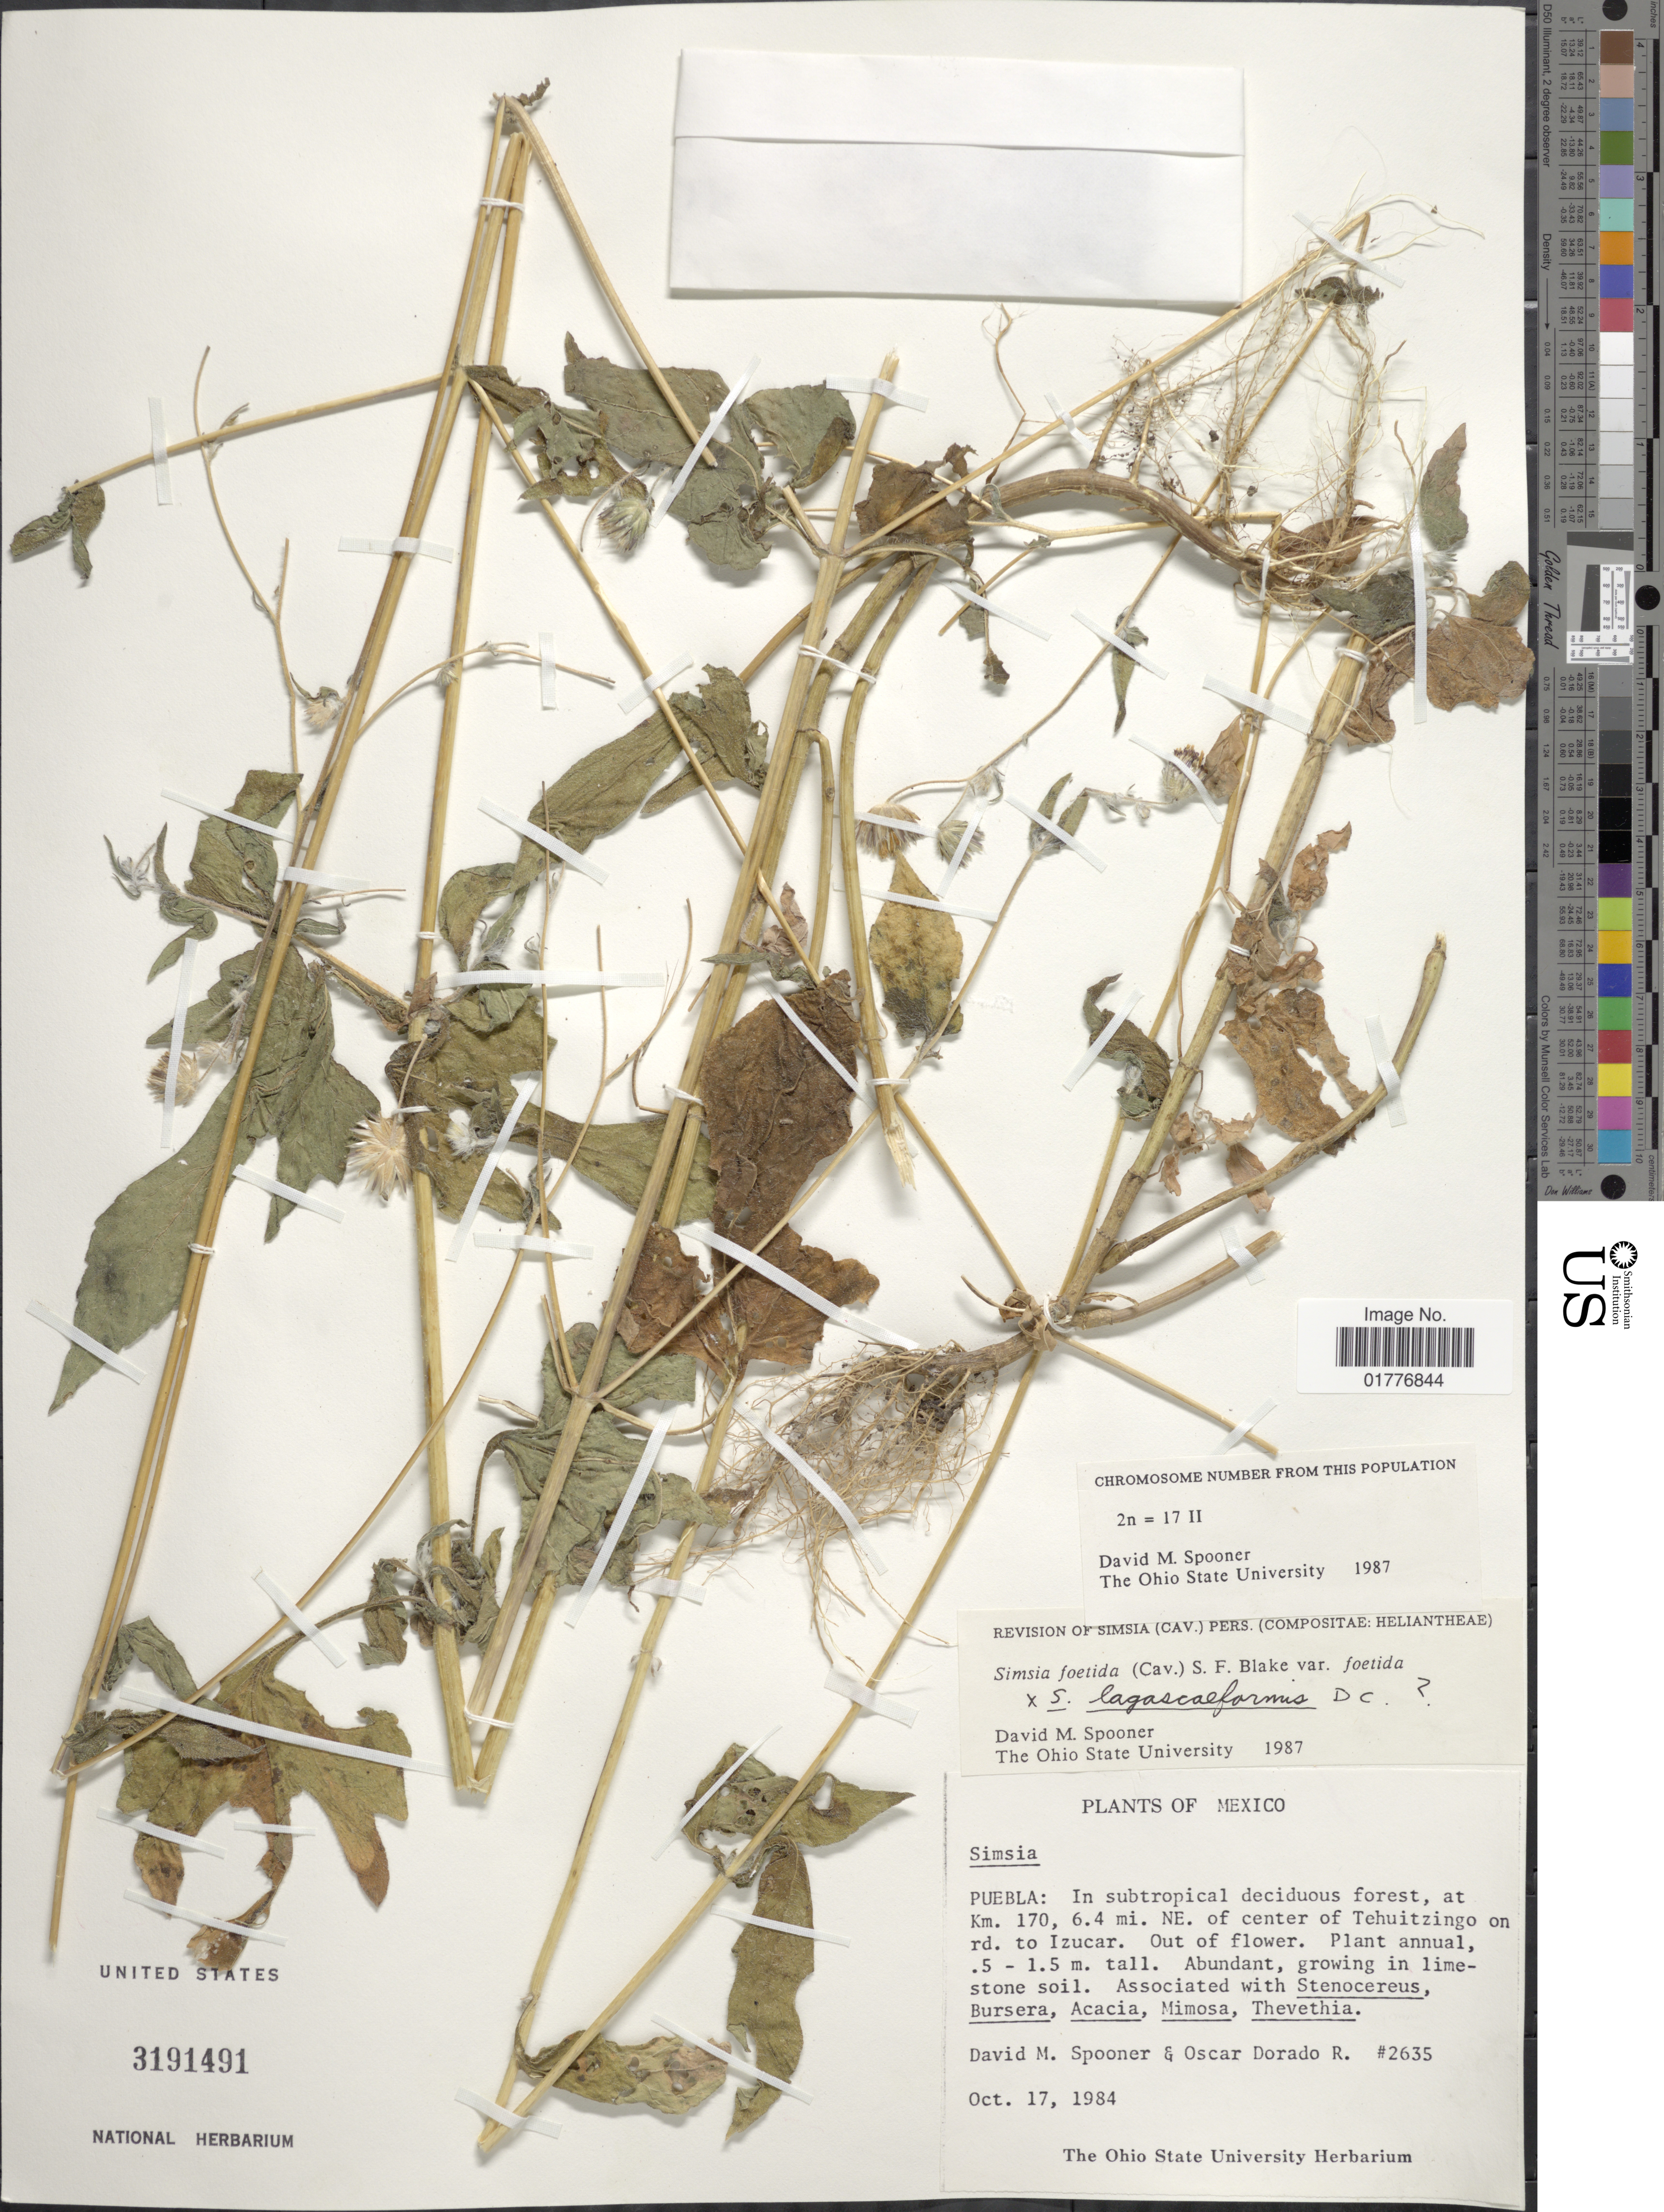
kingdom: Plantae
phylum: Tracheophyta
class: Magnoliopsida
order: Asterales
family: Asteraceae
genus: Simsia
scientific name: Simsia foetida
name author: (Cav.) S.F. Blake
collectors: D. Spooner & O. R. Dorado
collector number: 2635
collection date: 1984-10-17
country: Mexico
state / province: Puebla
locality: Puebla: In subtropical deciduos forest, at Km. 170, 6.4 mi. NE of center of Tehuitzingo on rd. to Izucar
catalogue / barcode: US 3191491